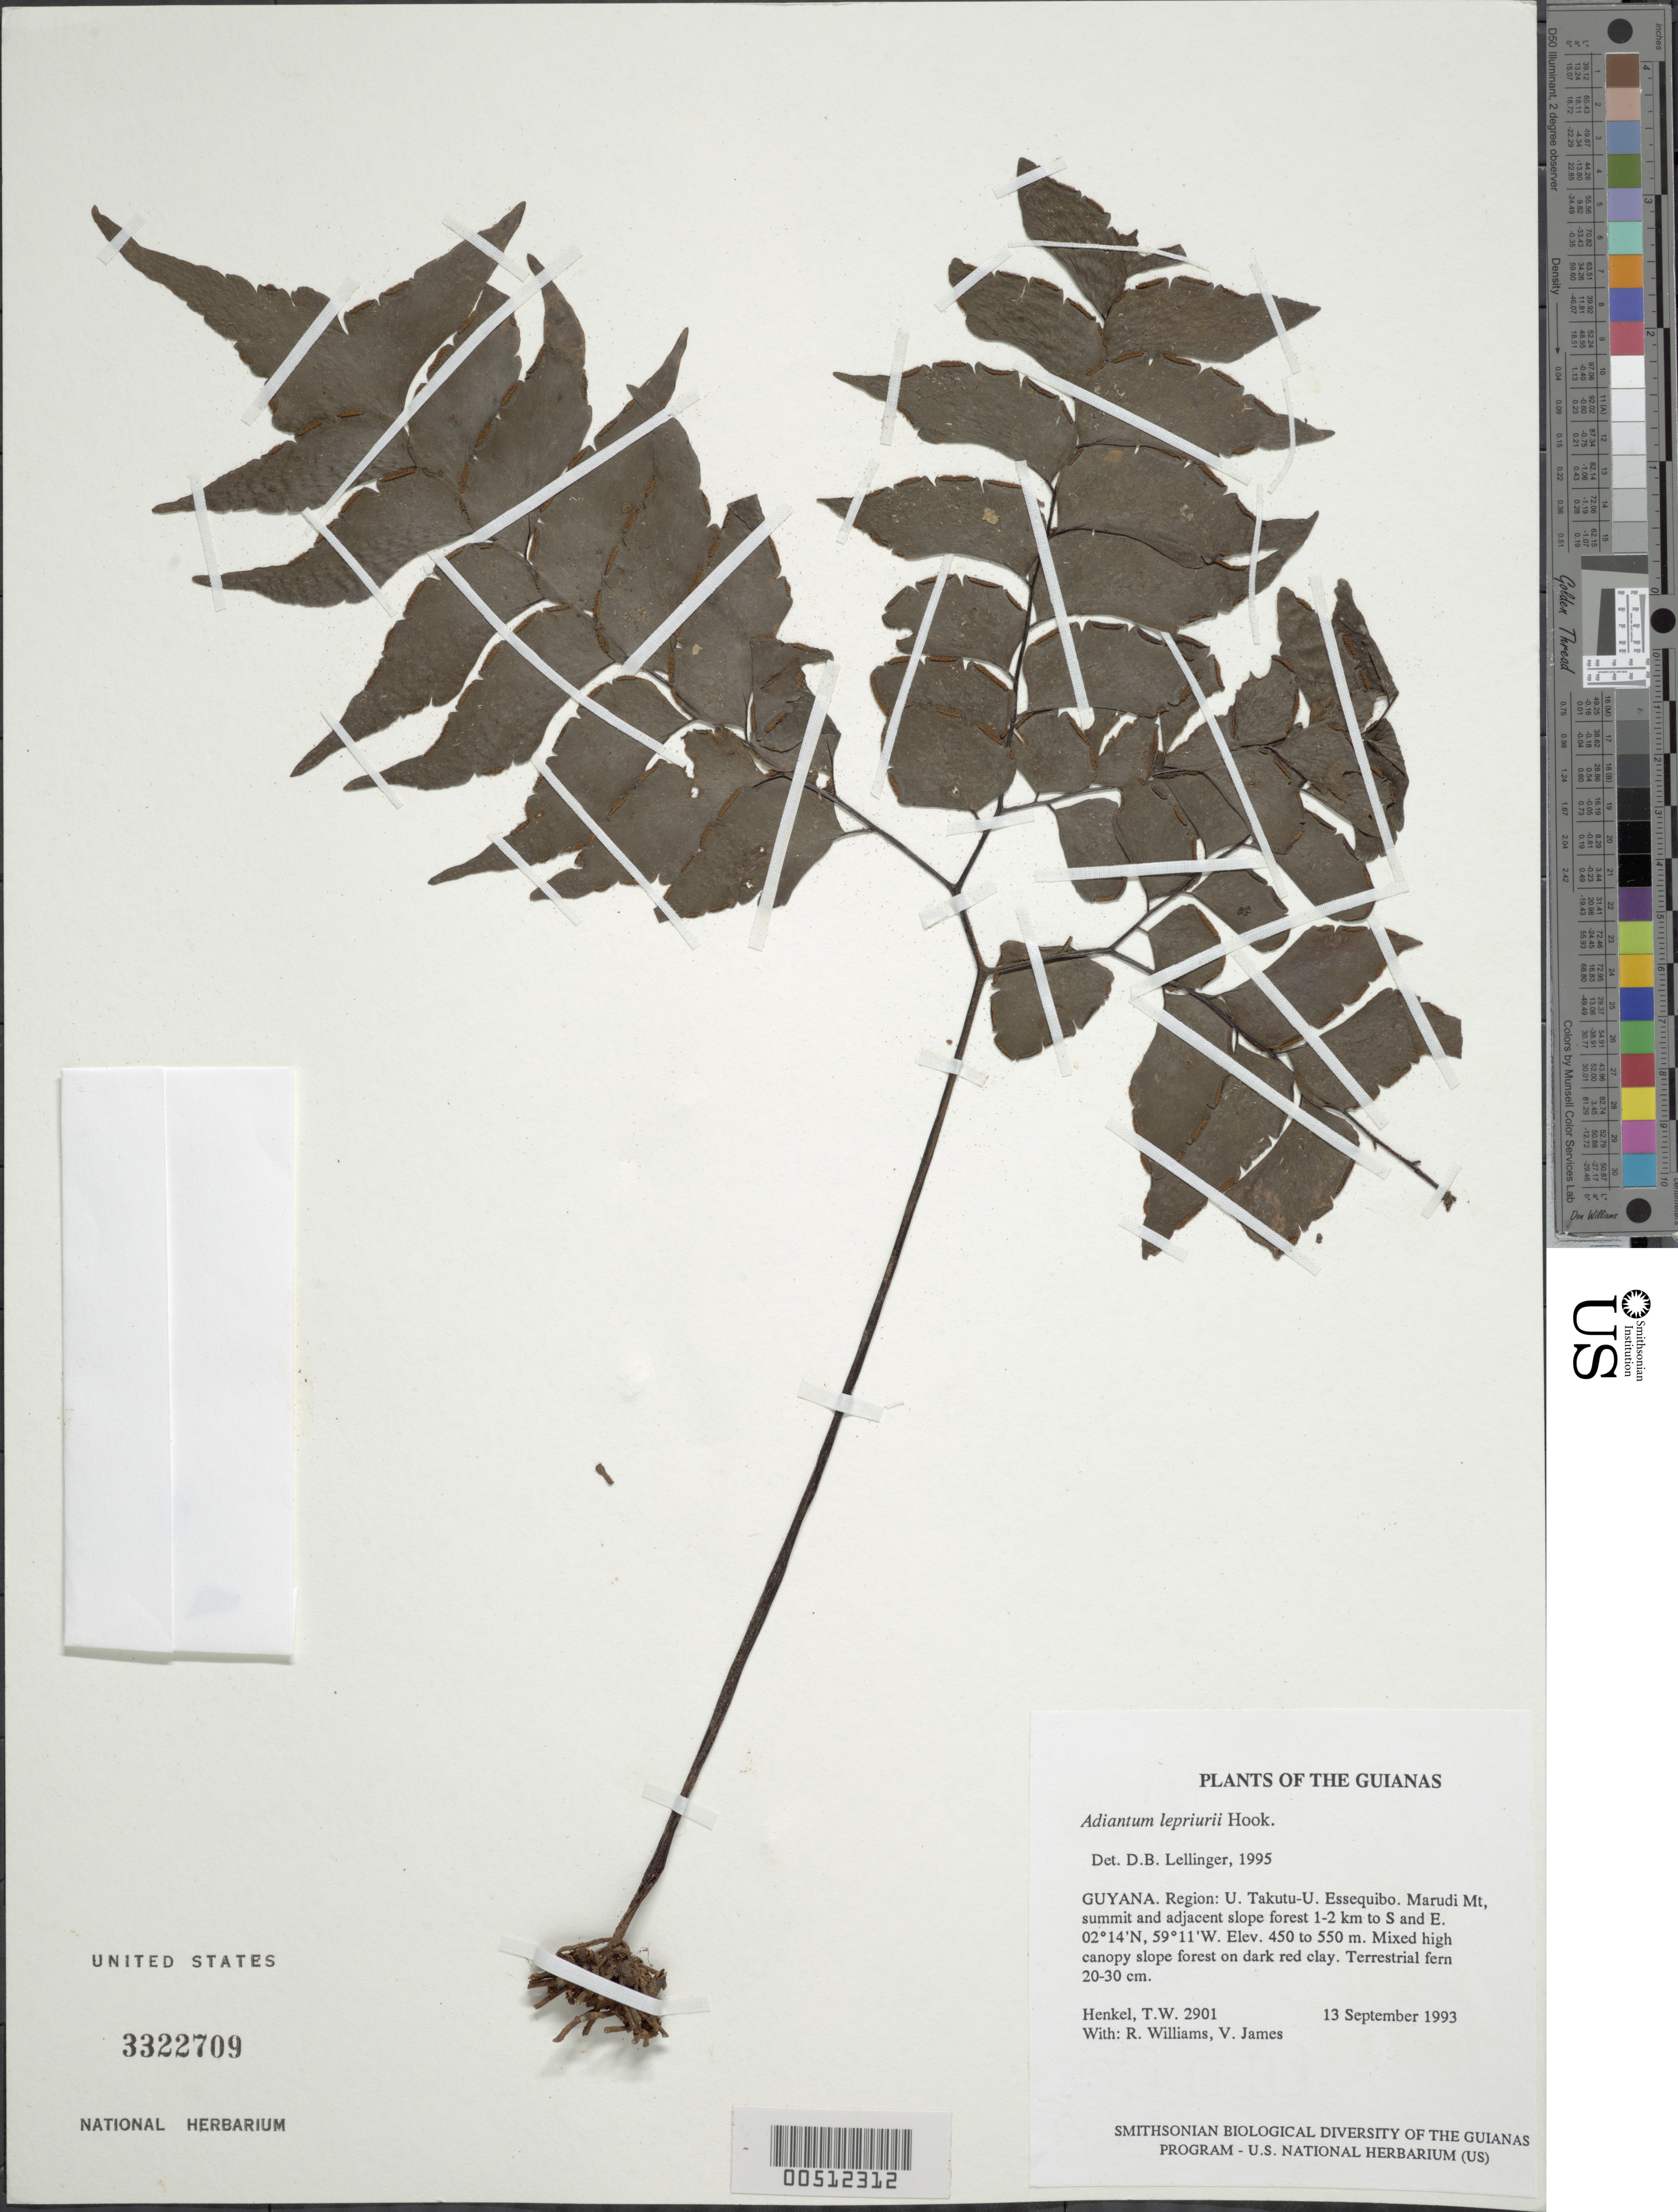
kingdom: Plantae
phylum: Tracheophyta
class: Polypodiopsida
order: Polypodiales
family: Pteridaceae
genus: Adiantum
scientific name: Adiantum leprieurii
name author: Hook.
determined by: Lellinger, David B., (BOT), Smithsonian Institution - National Museum of Natural History (UNITED STATES)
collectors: T. Henkel, R. Williams & V. James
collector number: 2901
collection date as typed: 13 September 1993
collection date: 1993-09-13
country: Guyana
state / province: U. Takutu-U. Essequibo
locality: Marudi Mt, summit and adjacent slope forest 1-2 km to S and E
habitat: Mixed high canopy slope forest on dark red clay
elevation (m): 450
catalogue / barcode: US 3322709